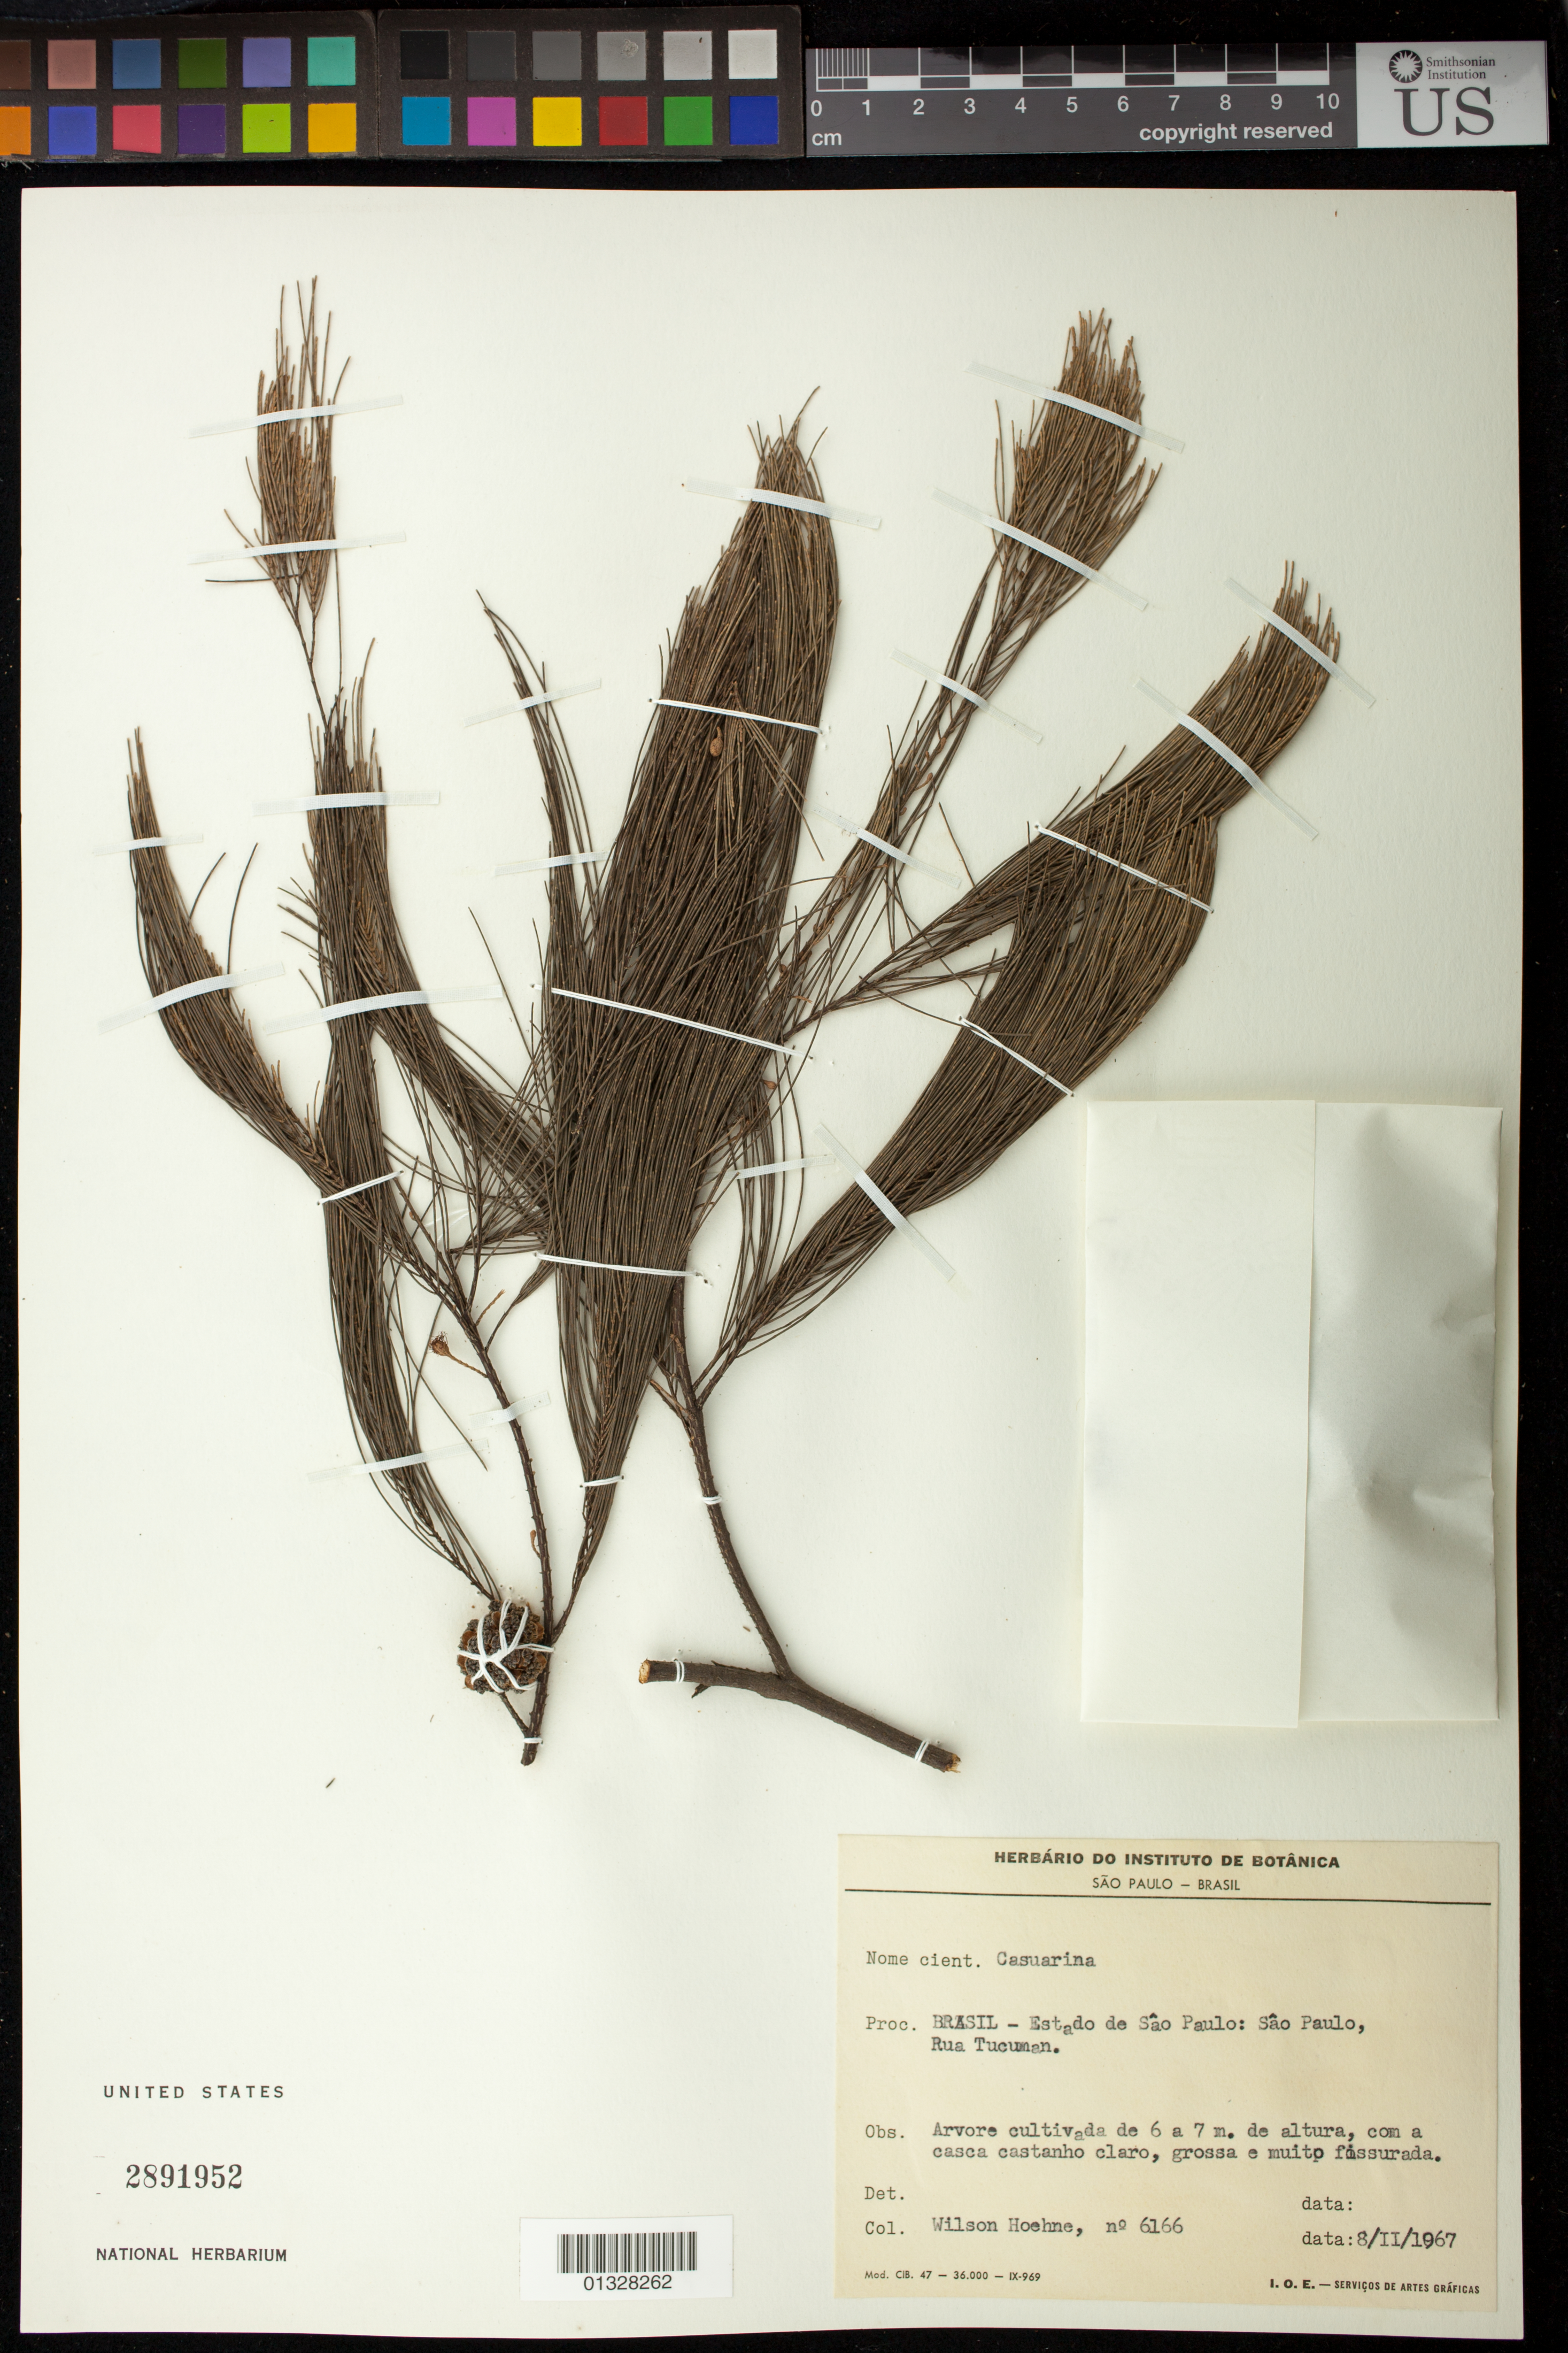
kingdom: Plantae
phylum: Tracheophyta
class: Magnoliopsida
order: Fagales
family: Casuarinaceae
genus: Casuarina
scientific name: Casuarina sp.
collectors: W. Hoehne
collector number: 6166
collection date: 1967-02-08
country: Brazil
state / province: São Paulo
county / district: São Paulo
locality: Rua Tucuman.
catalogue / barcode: US 2891952